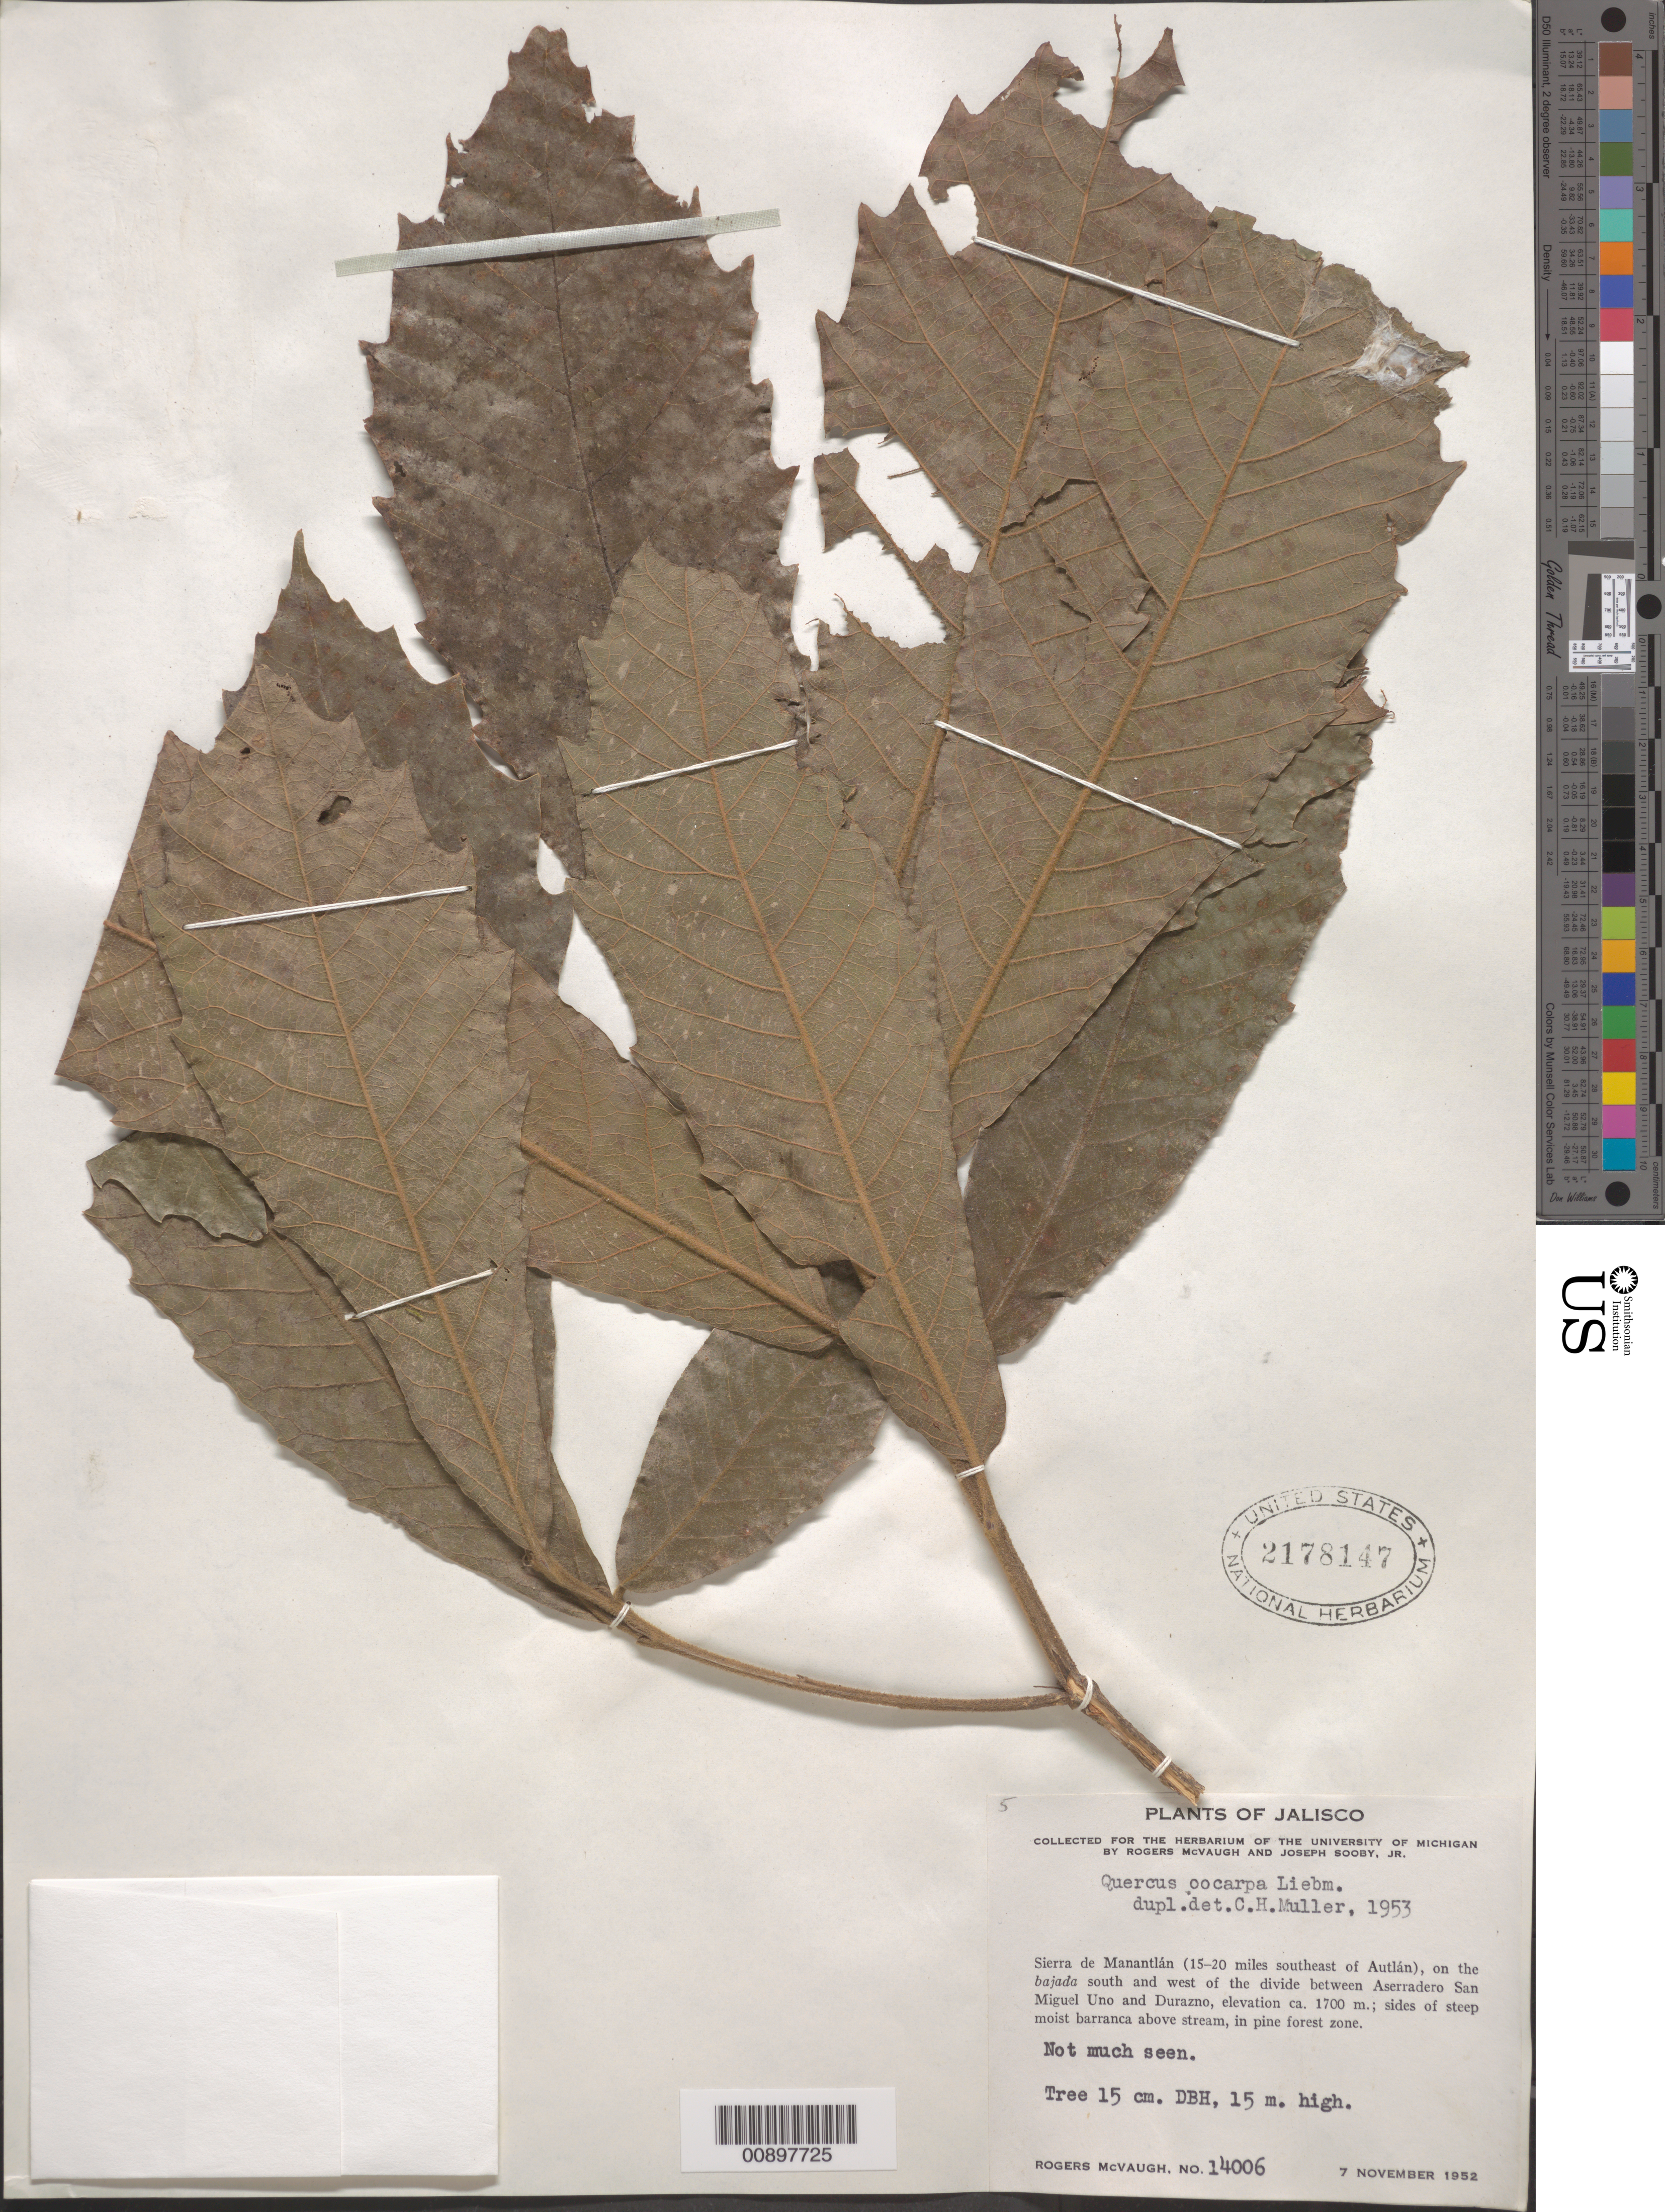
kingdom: Plantae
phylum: Tracheophyta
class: Magnoliopsida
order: Fagales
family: Fagaceae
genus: Quercus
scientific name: Quercus oocarpa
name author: Liebm.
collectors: R. McVaugh & J. Sooby Jr.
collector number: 14006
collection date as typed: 07 Nov 1952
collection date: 1952-11-07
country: Mexico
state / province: Jalisco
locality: Sierra de Manantlán (15-20 miles southeast of Autlán), on the bajada south and west of the divide between Aserradero San Miguel Uno and Durazno.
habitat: Sides of steep moist barranca above stream, in pine forest zone.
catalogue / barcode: US 2178147